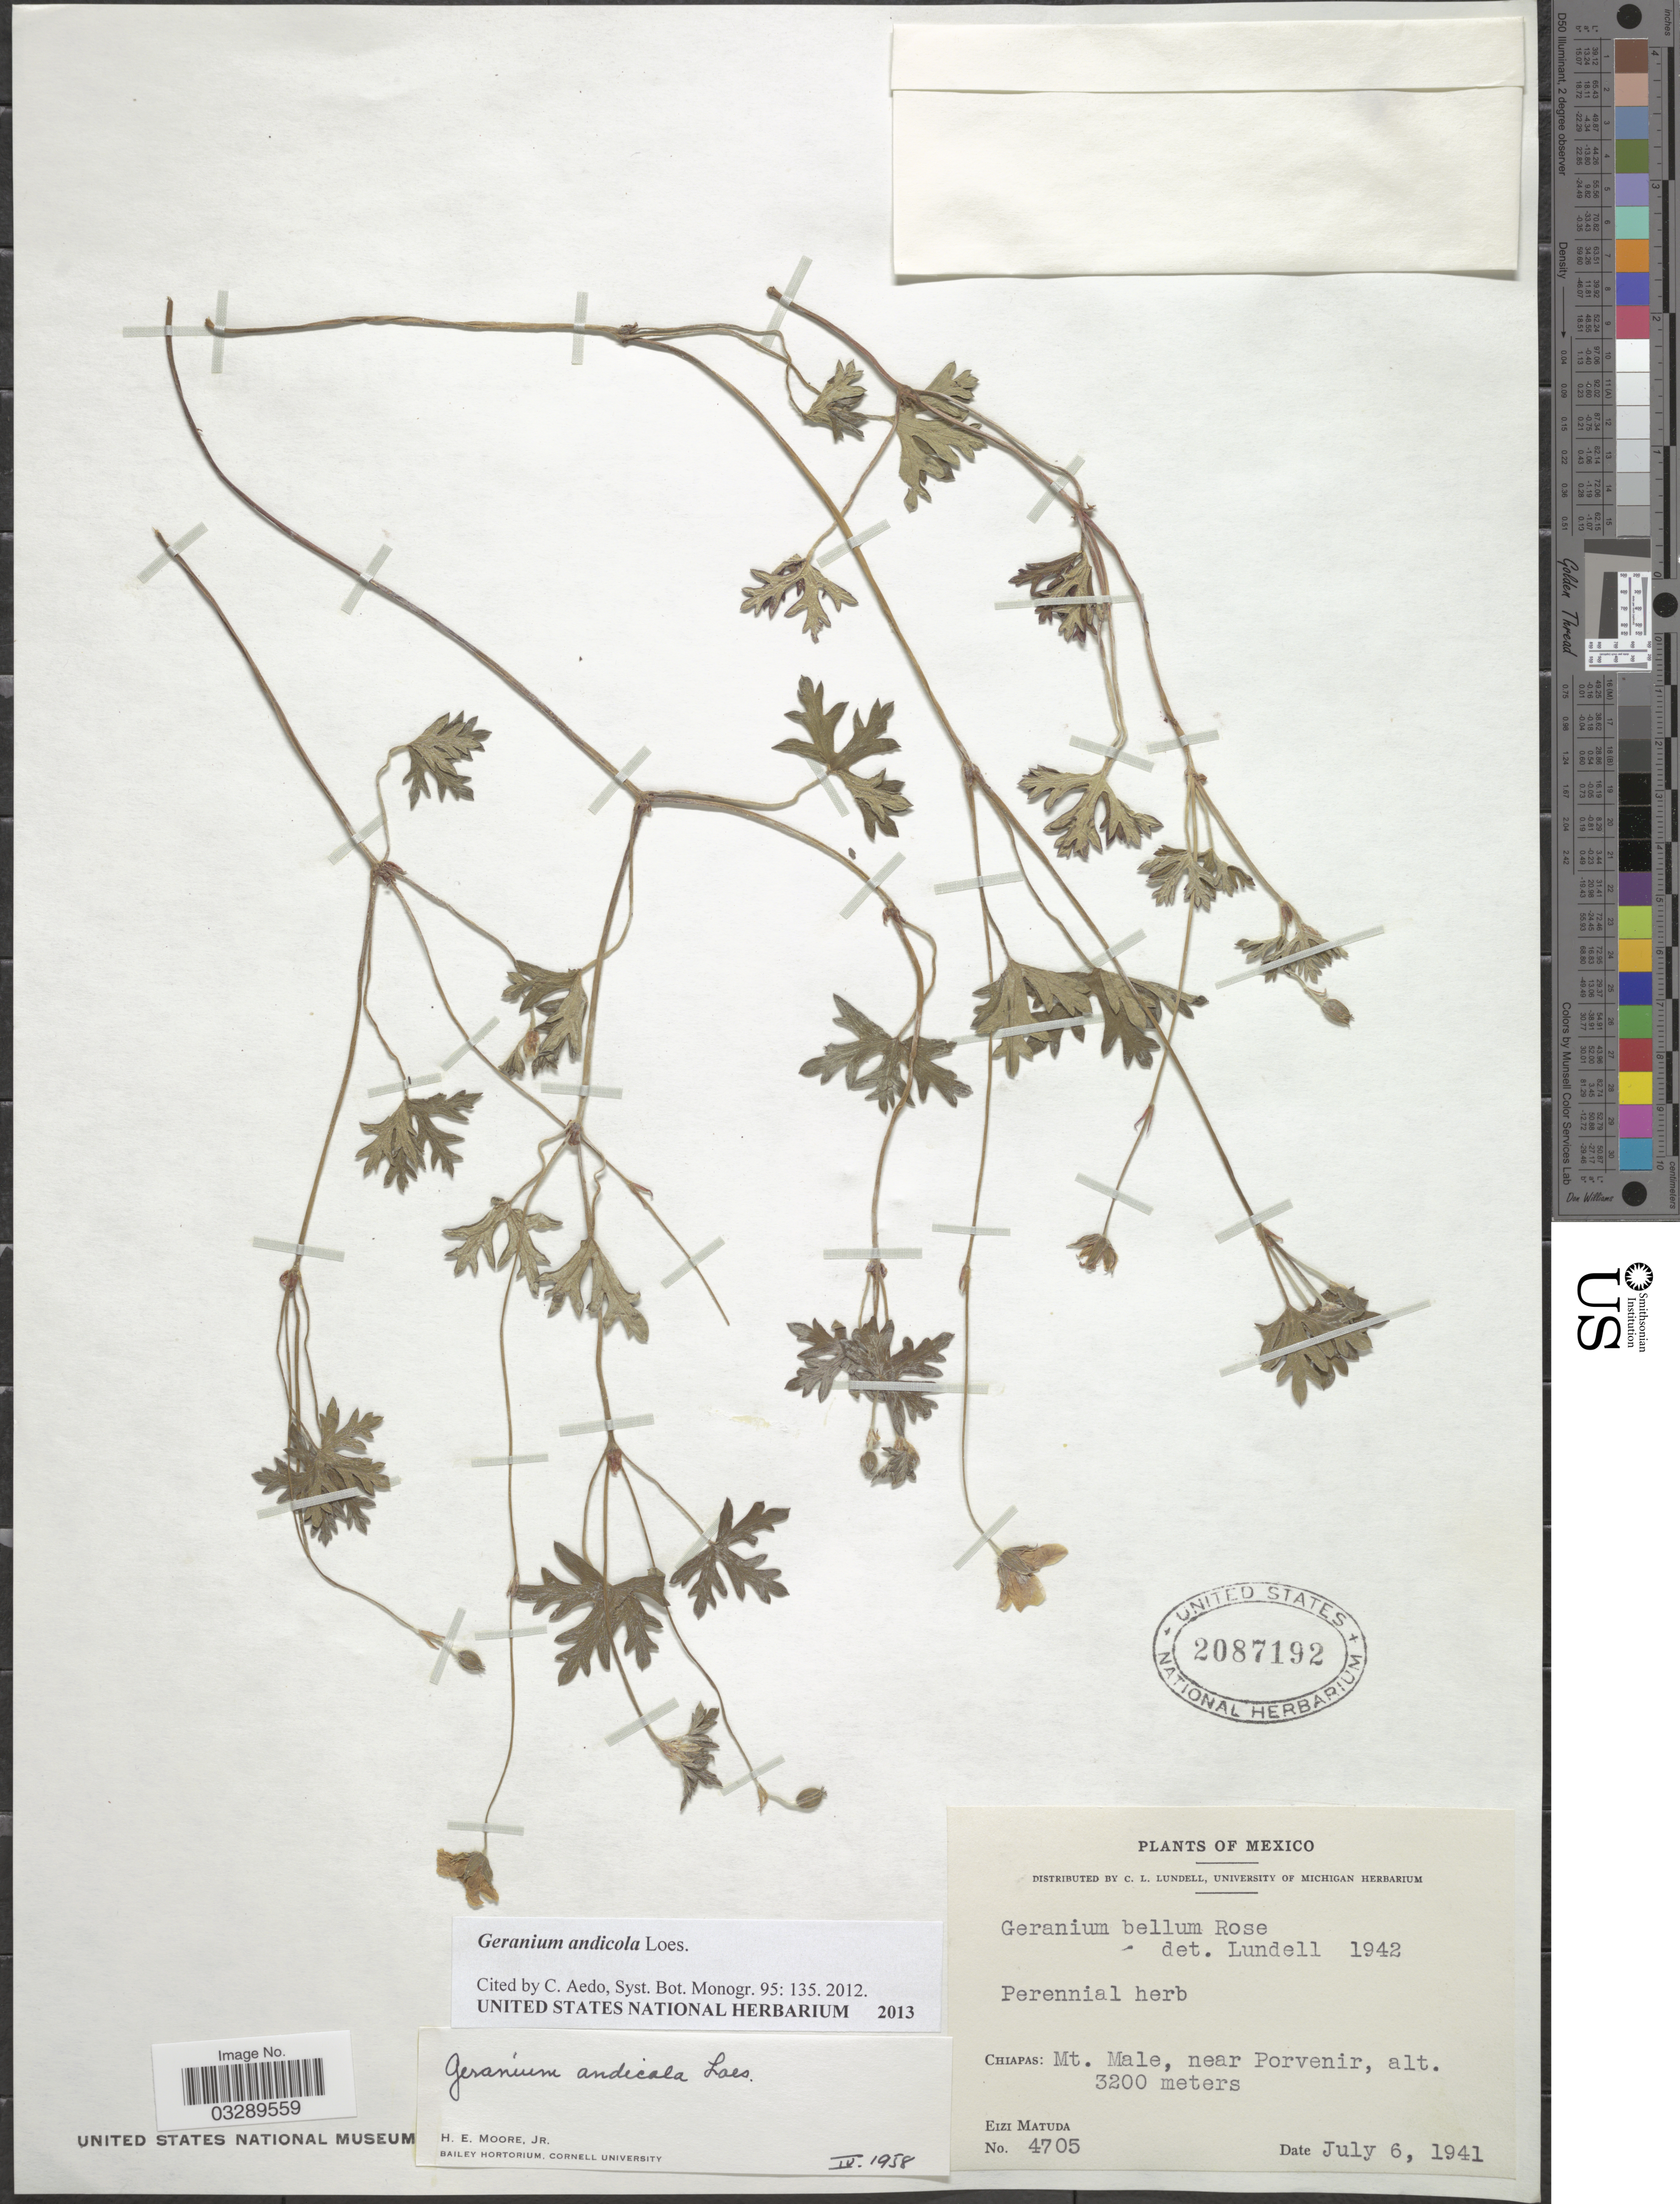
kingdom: Plantae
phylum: Tracheophyta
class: Magnoliopsida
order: Geraniales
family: Geraniaceae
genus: Geranium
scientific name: Geranium andicola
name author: Loes.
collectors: E. Matuda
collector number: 4705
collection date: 1941-07-06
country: Mexico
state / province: Chiapas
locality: Chiapas: Mt. Male, near Porvenir.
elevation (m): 3200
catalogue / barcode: US 2087192